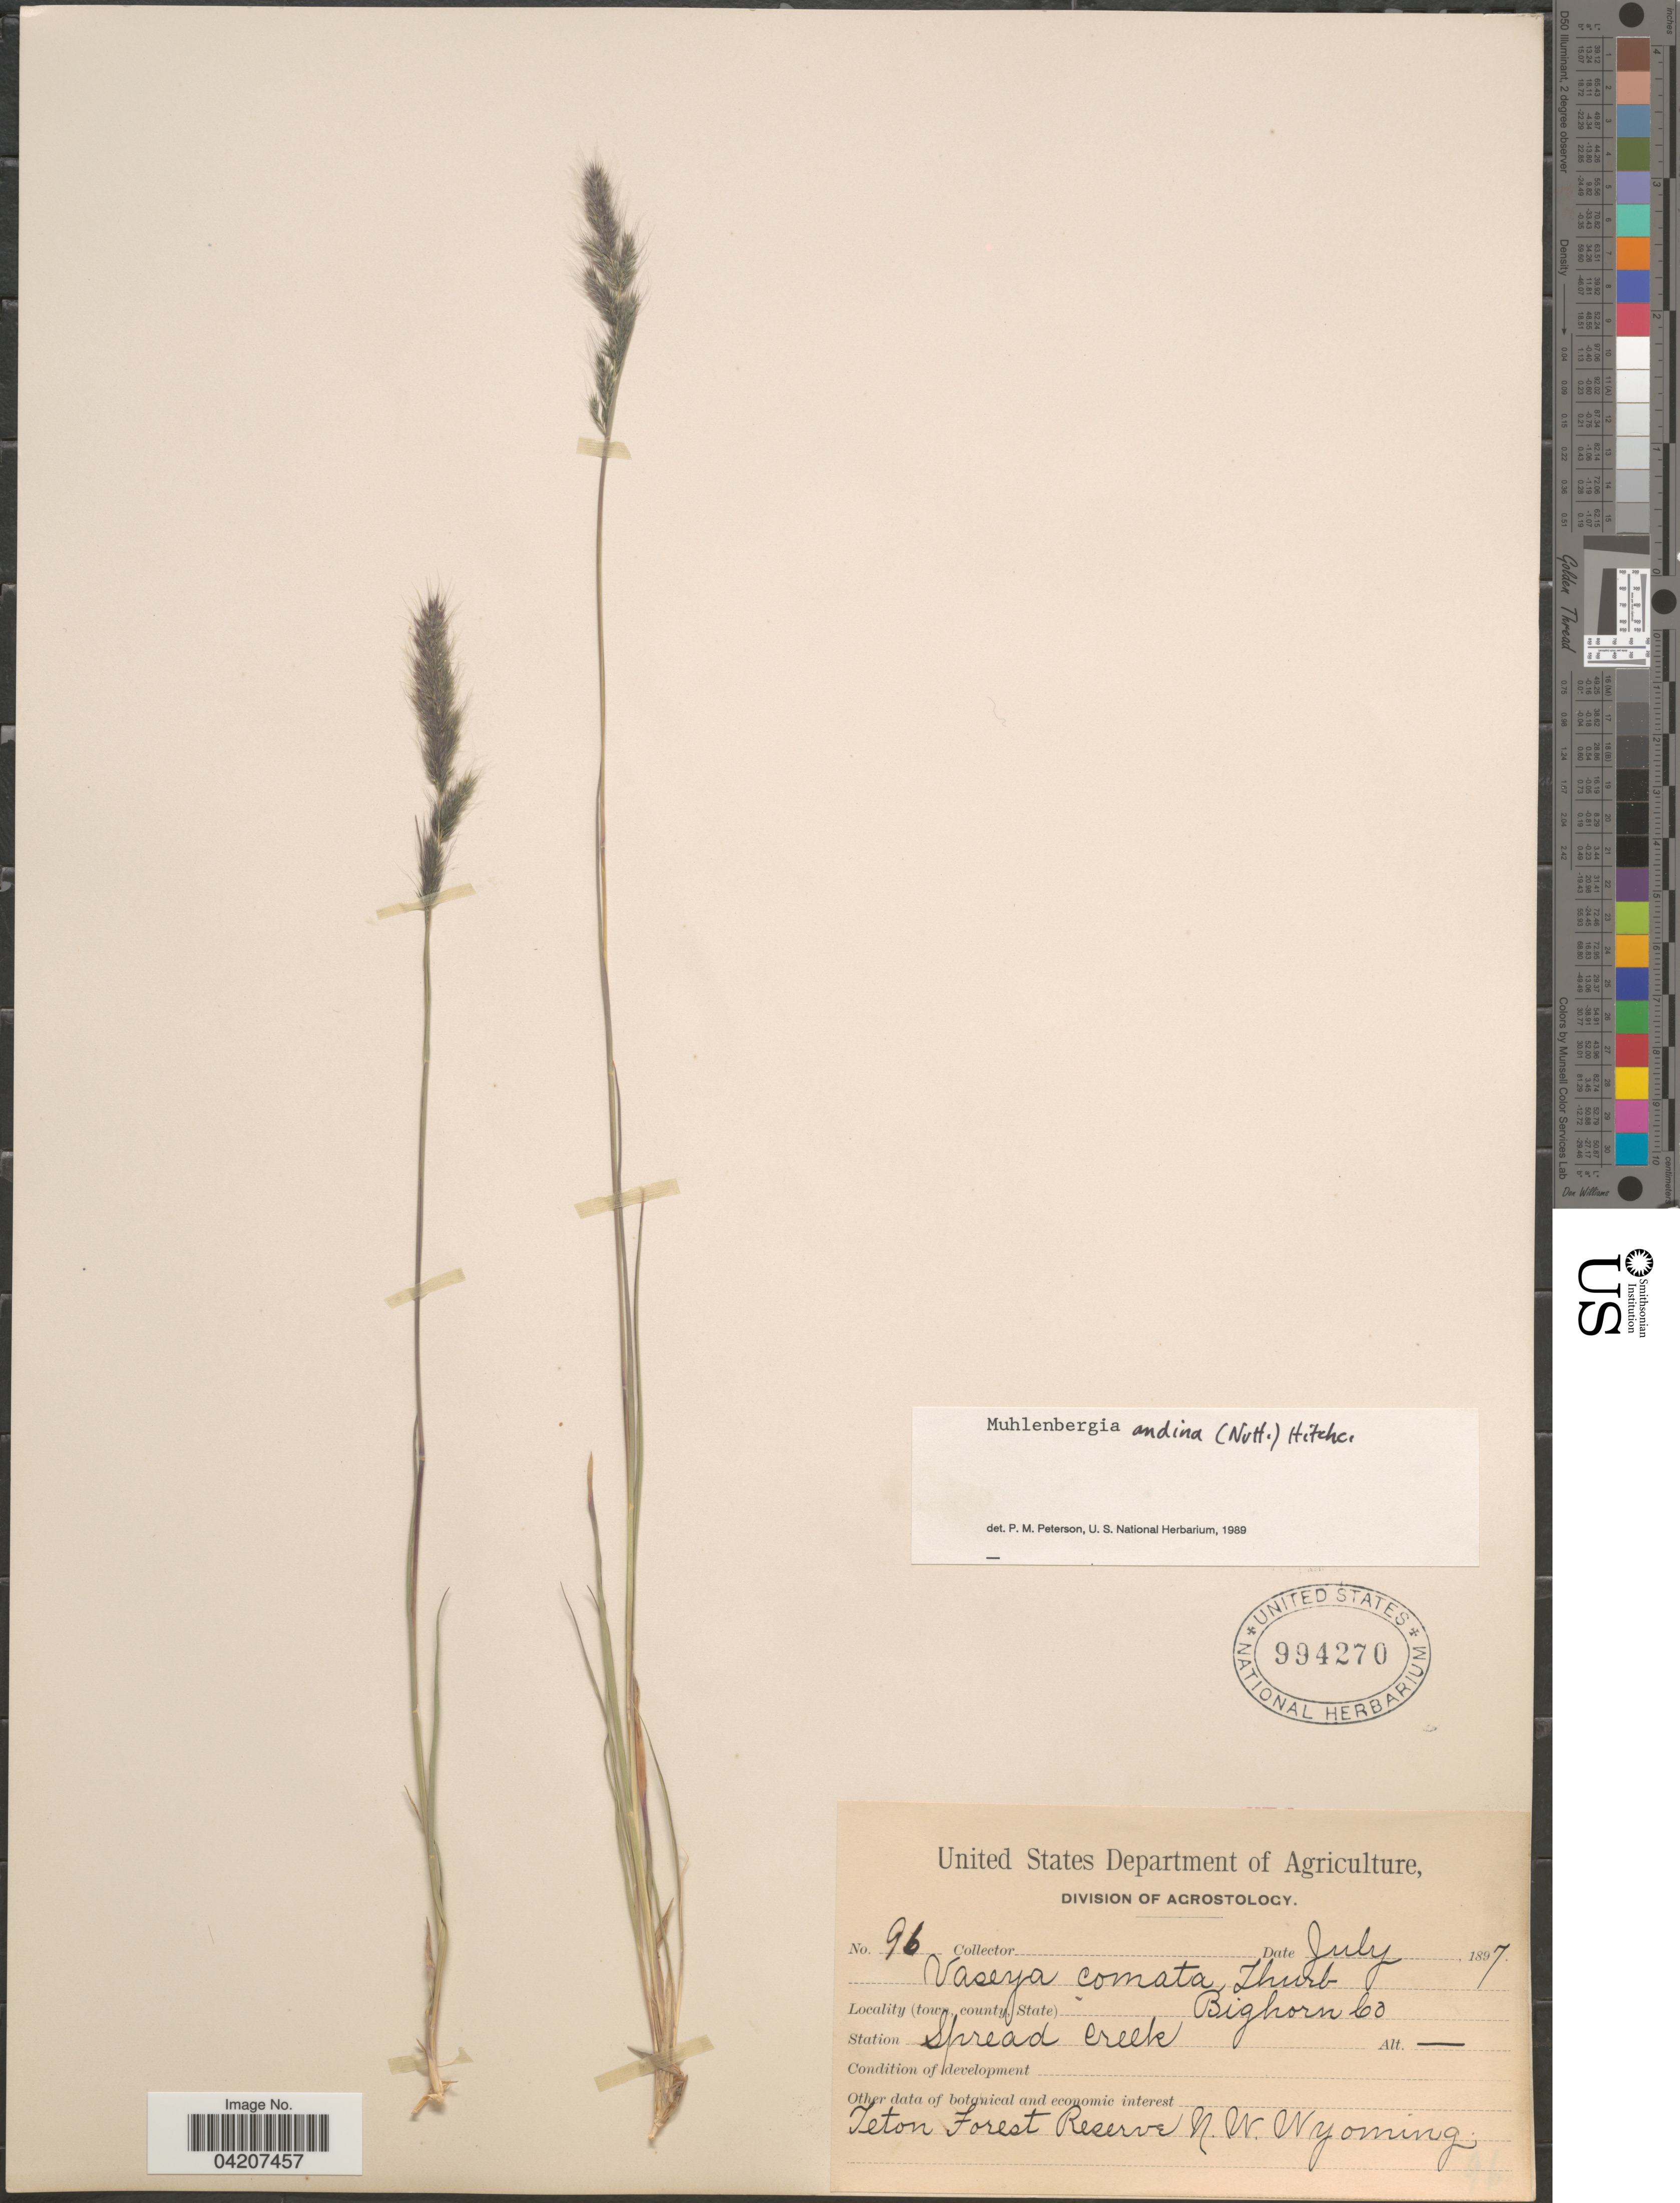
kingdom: Plantae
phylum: Tracheophyta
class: Liliopsida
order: Poales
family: Poaceae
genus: Muhlenbergia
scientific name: Muhlenbergia andina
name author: (Nutt.) Hitchc.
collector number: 96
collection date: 1897-07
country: United States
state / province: Wyoming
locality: Bighorn Co. Spread Creek. Teton Forest Reserve N.W. Wyoming.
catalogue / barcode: US 994270